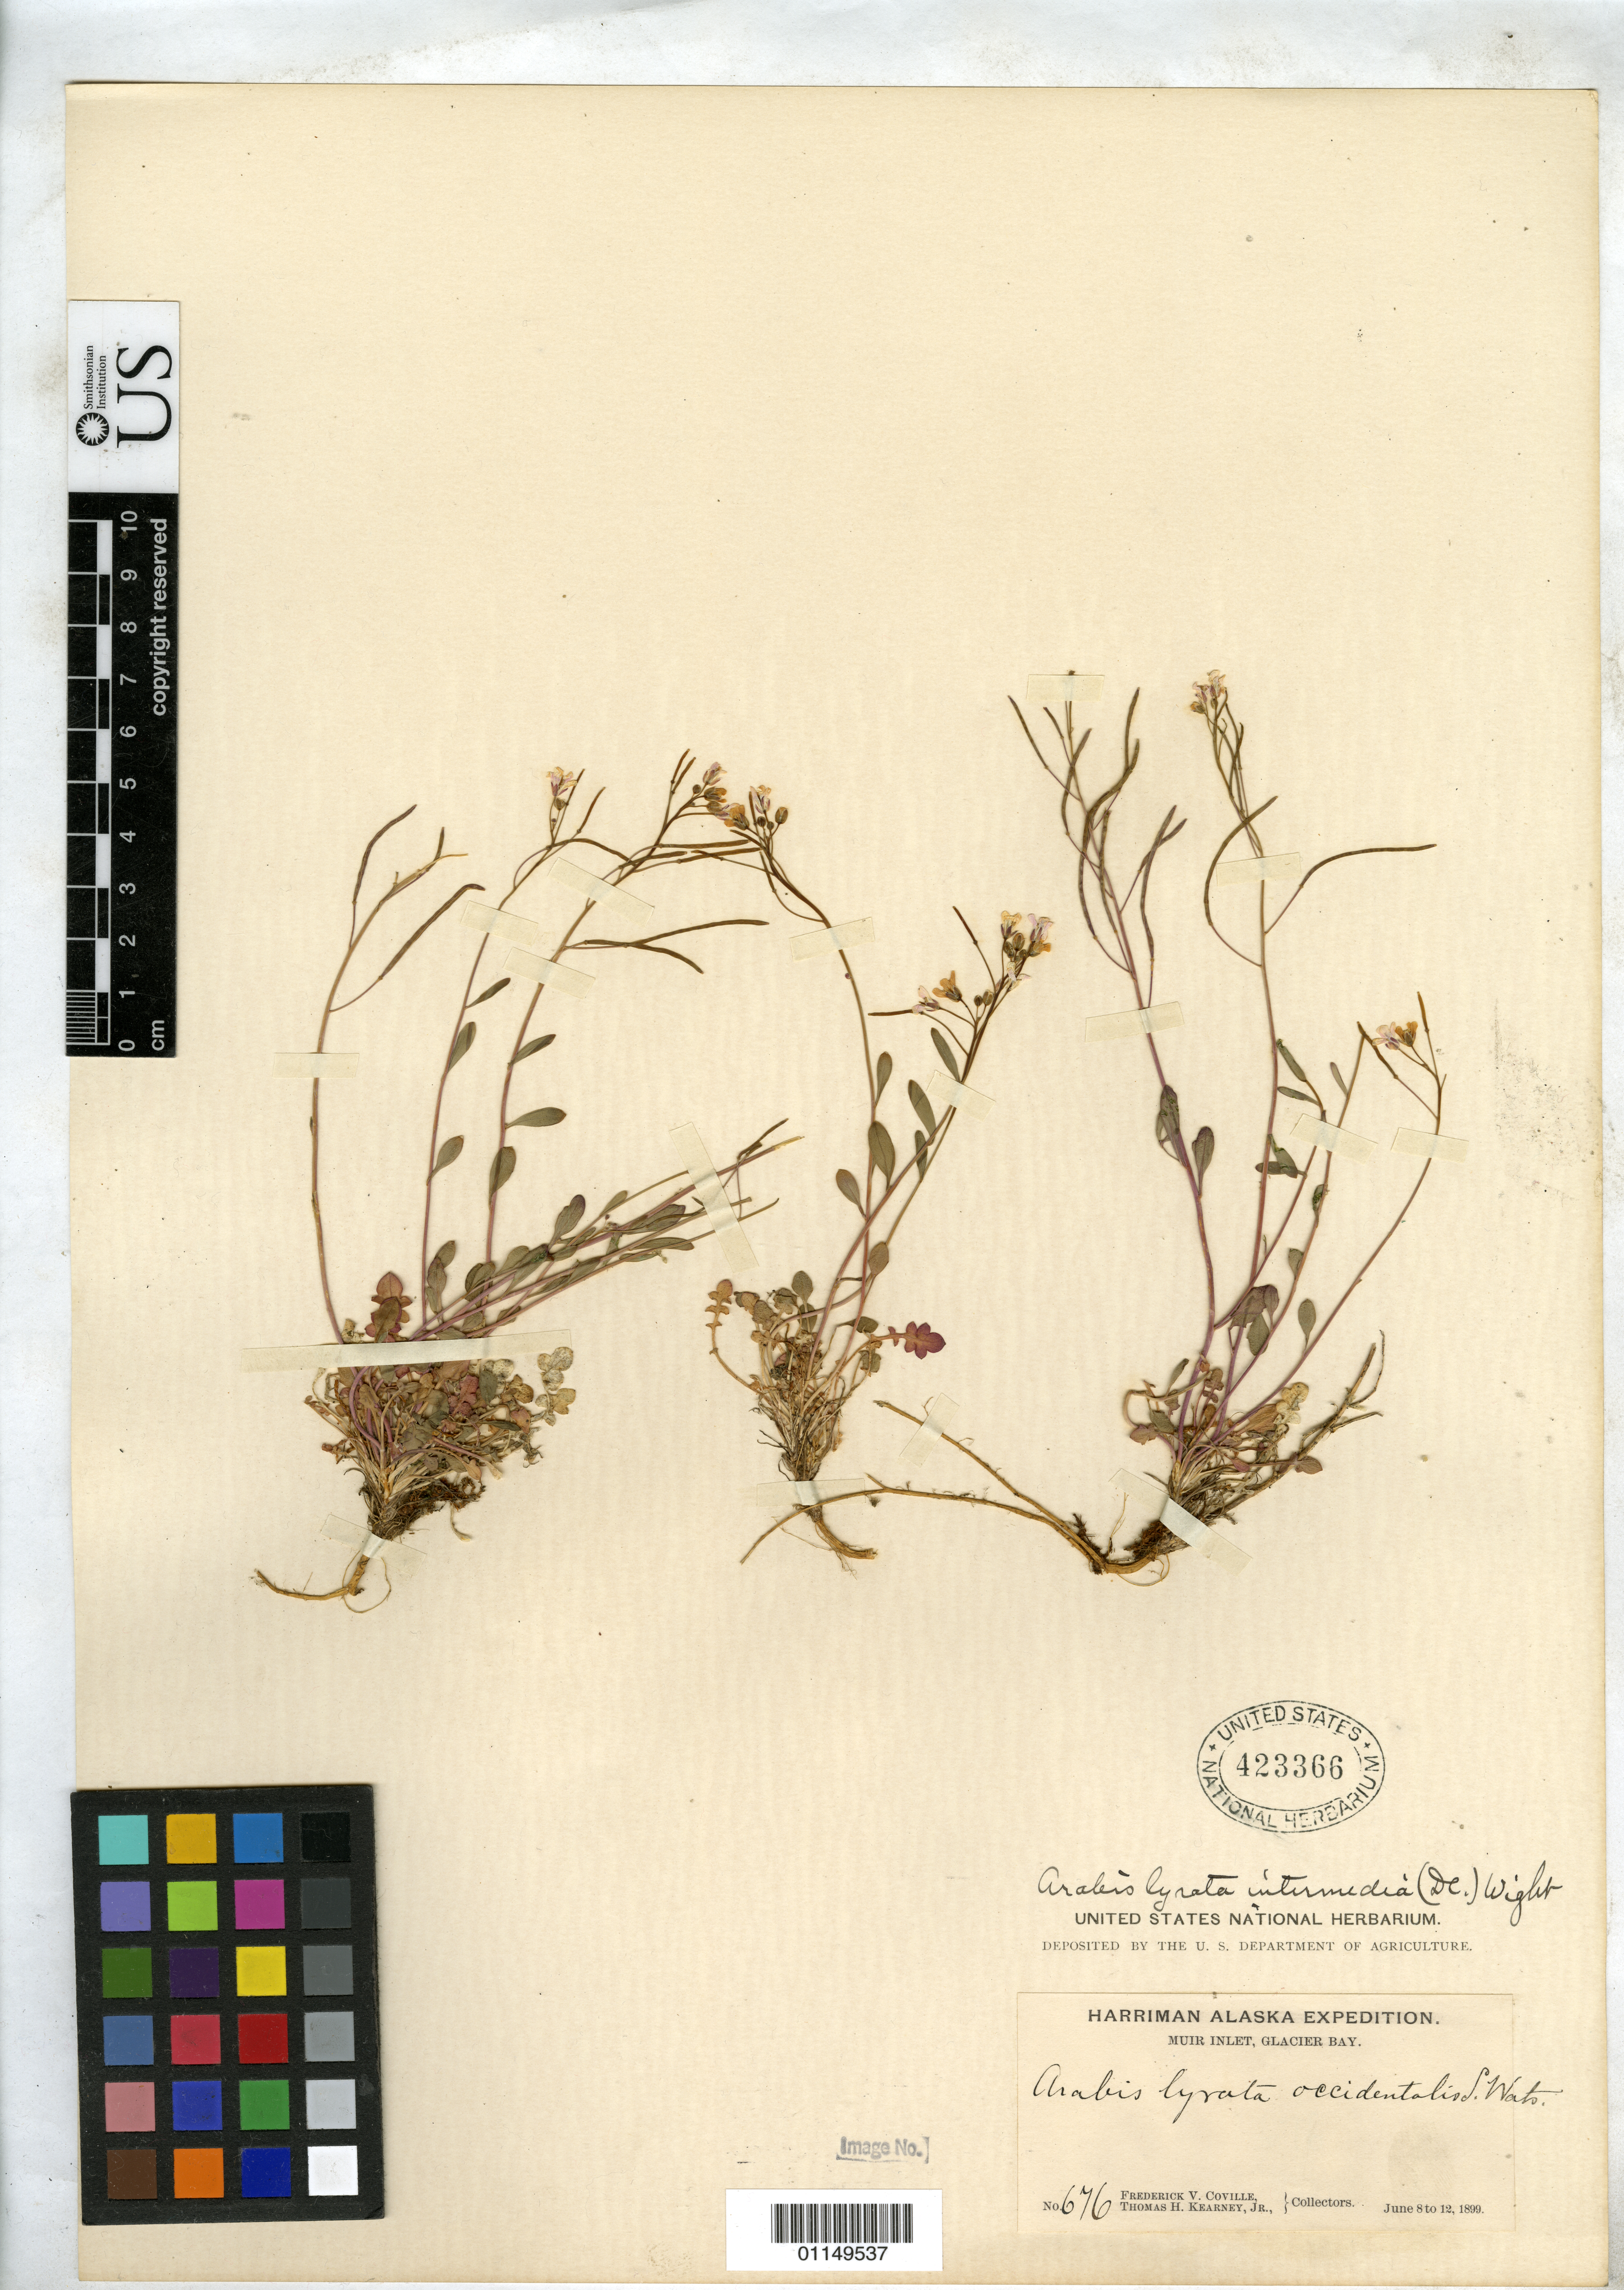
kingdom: Plantae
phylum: Tracheophyta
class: Magnoliopsida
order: Brassicales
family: Brassicaceae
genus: Arabis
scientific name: Arabis lyrata subsp. kamtschatica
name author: Hultén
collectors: F. V. Coville & T. H. Kearney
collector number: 676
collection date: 1899-06-08/1899-06-12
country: United States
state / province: Alaska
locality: Muir Inlet, Glacier Bay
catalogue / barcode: US 423366